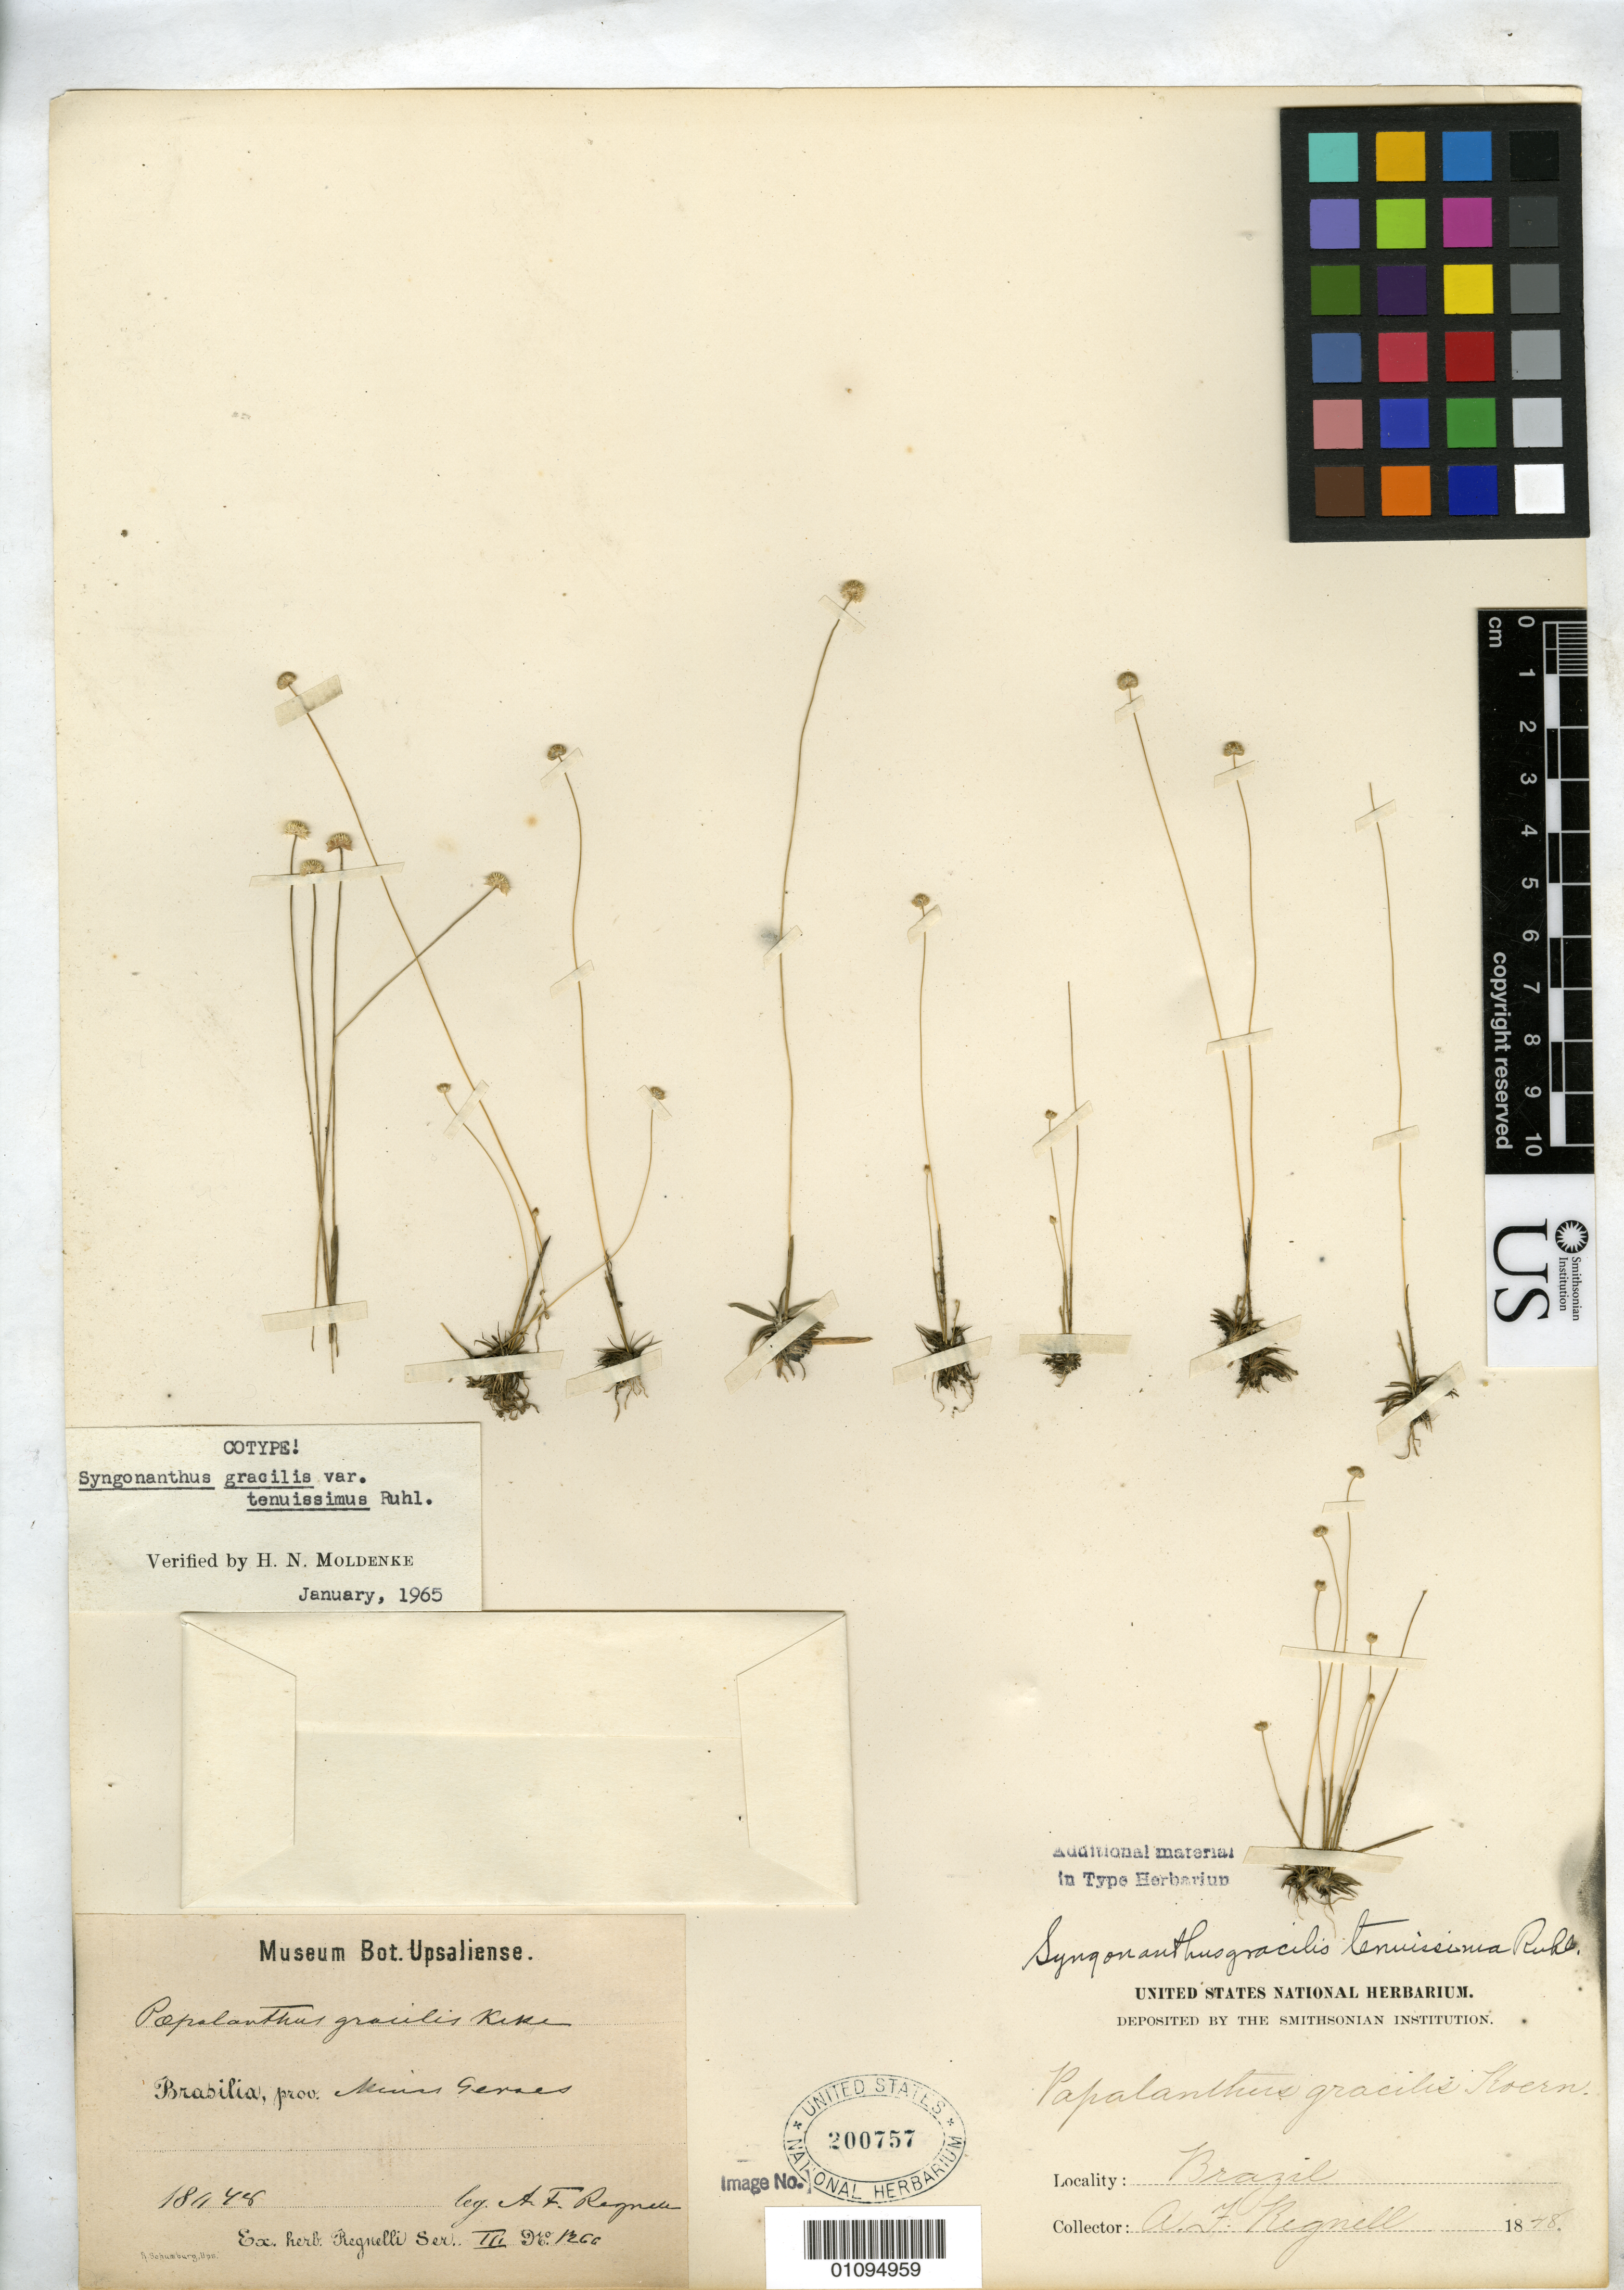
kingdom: Plantae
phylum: Tracheophyta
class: Liliopsida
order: Poales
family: Eriocaulaceae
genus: Syngonanthus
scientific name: Syngonanthus gracilis var. tenuissima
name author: Ruhland in Engl.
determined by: Moldenke, H. N.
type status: Syntype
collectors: A. F. Regnell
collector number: III 1266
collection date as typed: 1848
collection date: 1848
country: Brazil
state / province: Minas Gerais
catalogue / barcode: US 200757